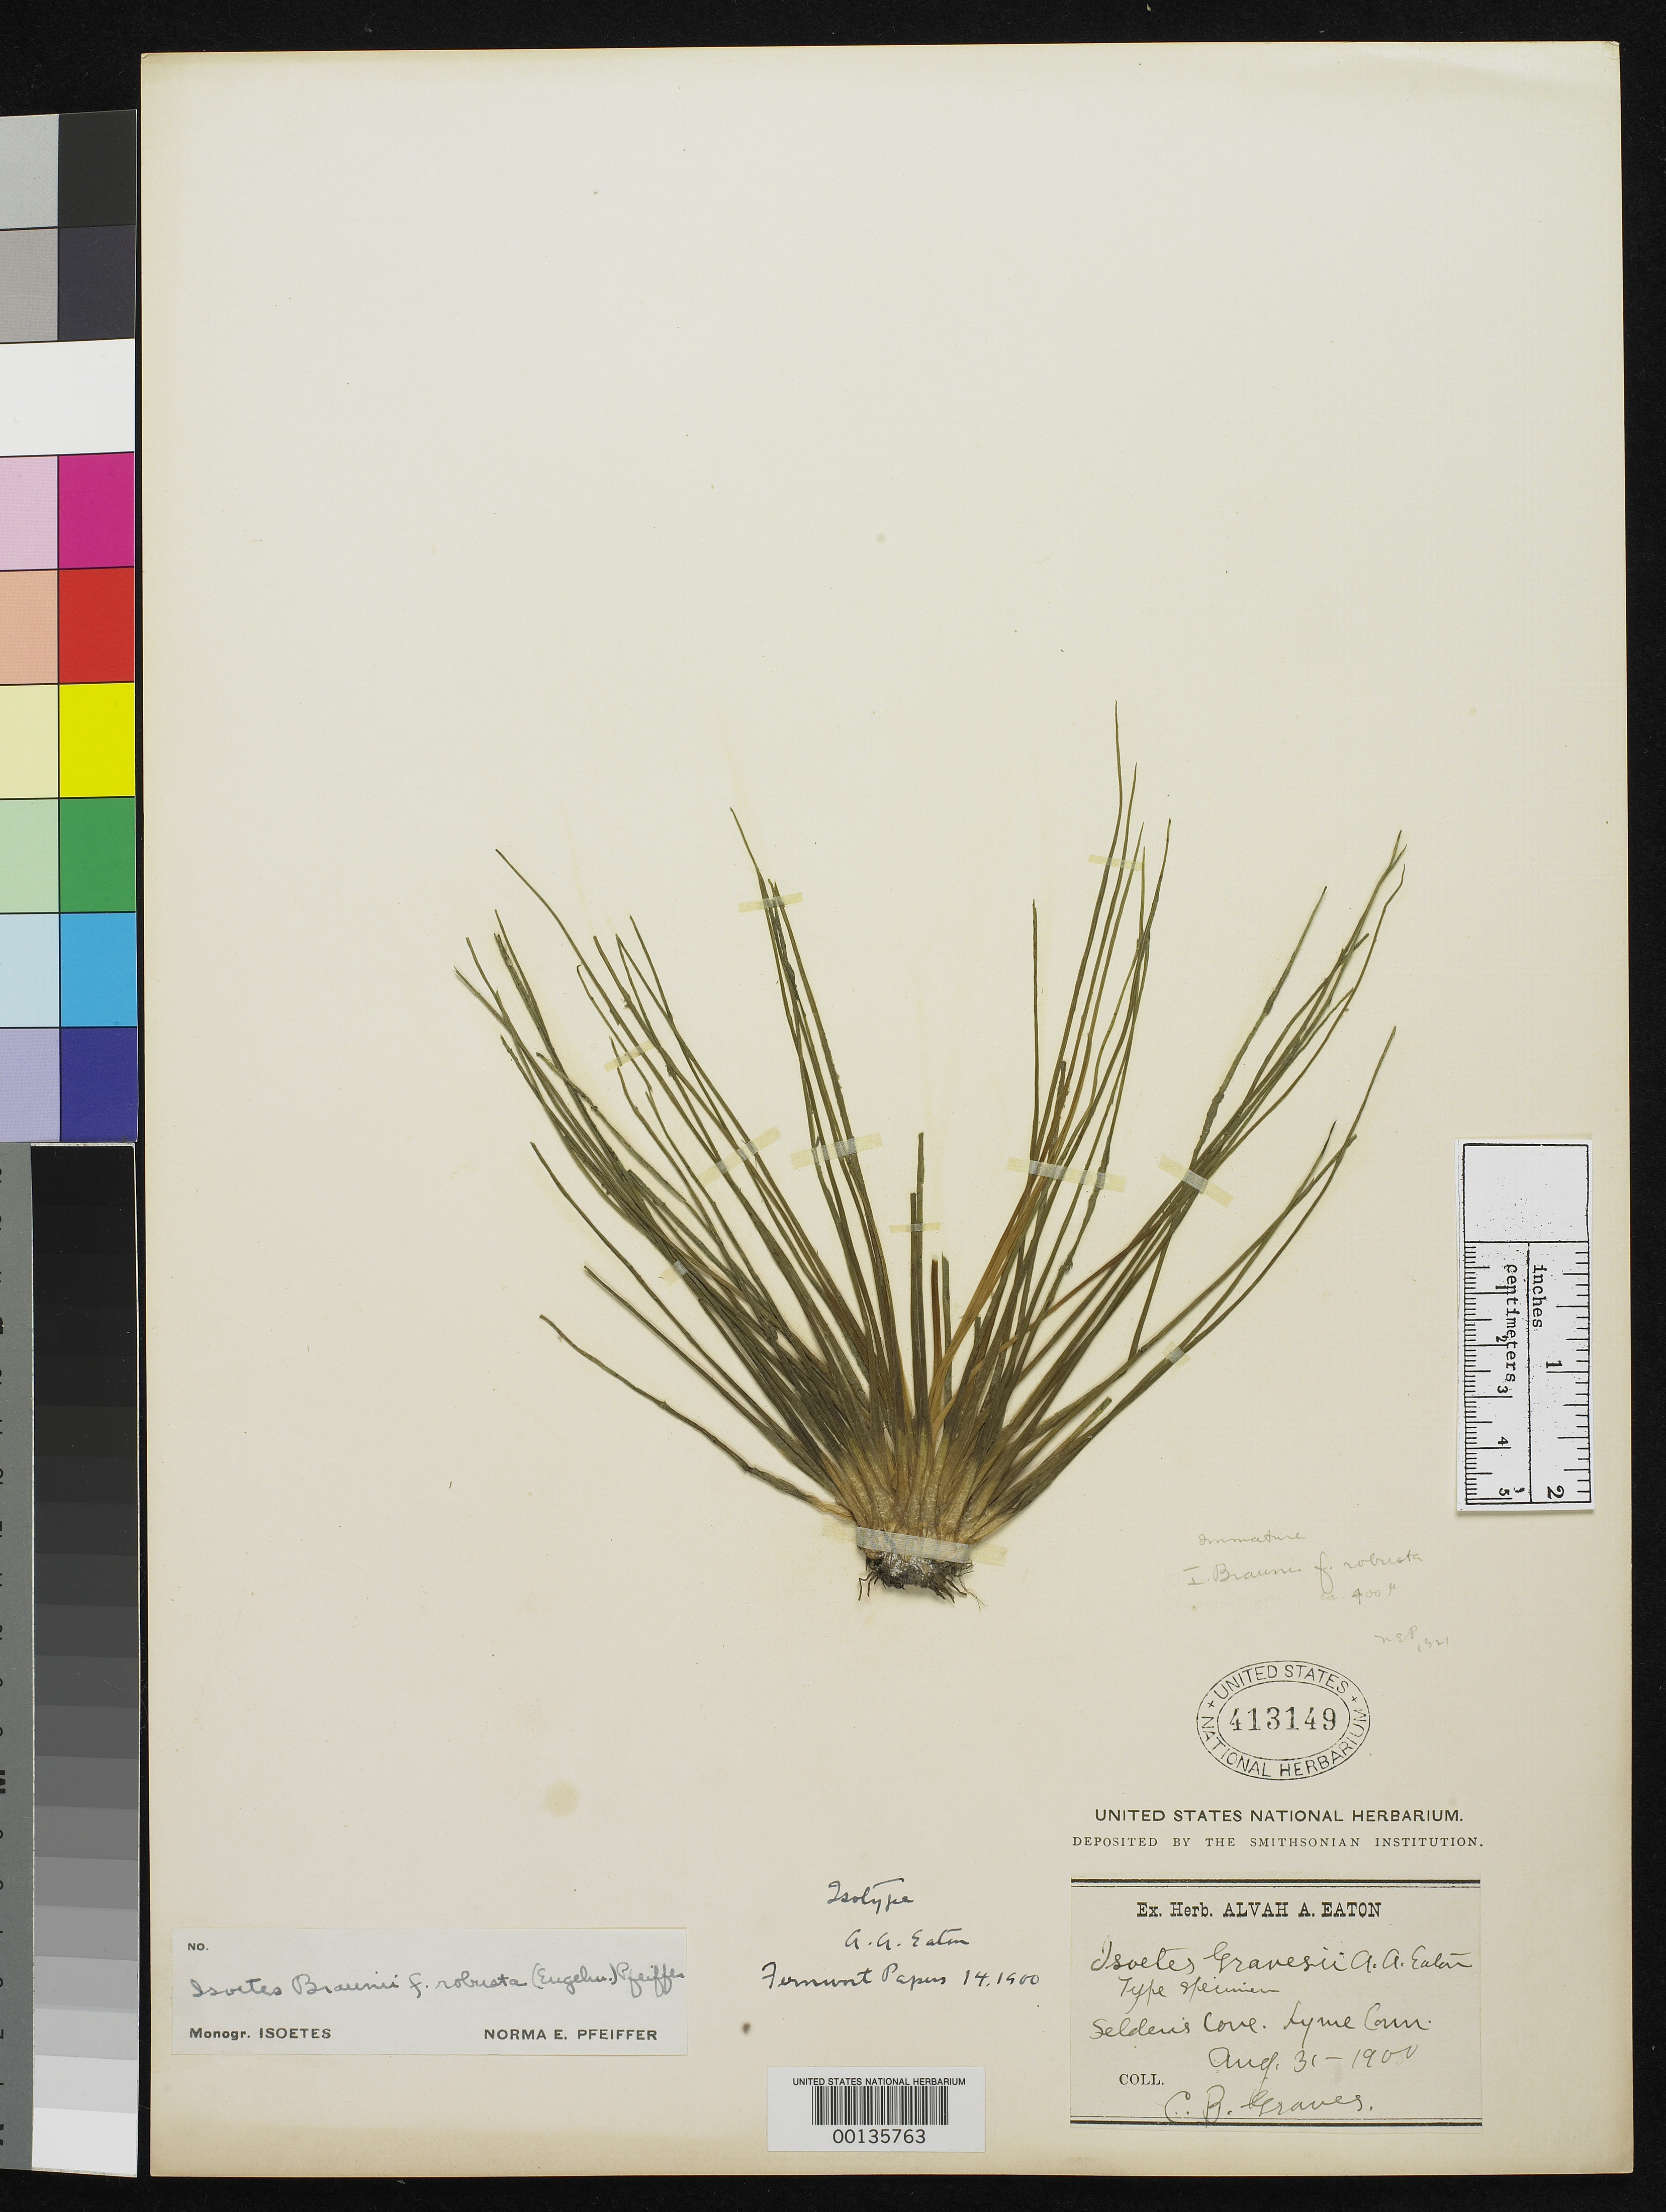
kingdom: Plantae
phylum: Tracheophyta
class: Lycopodiopsida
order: Isoetales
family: Isoetaceae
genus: Isoetes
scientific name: Isoetes gravesii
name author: A.A. Eaton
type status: Type Collection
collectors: C. Graves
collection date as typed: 31 Aug 1900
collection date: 1900-08-31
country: United States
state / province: Connecticut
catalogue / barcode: US 413149